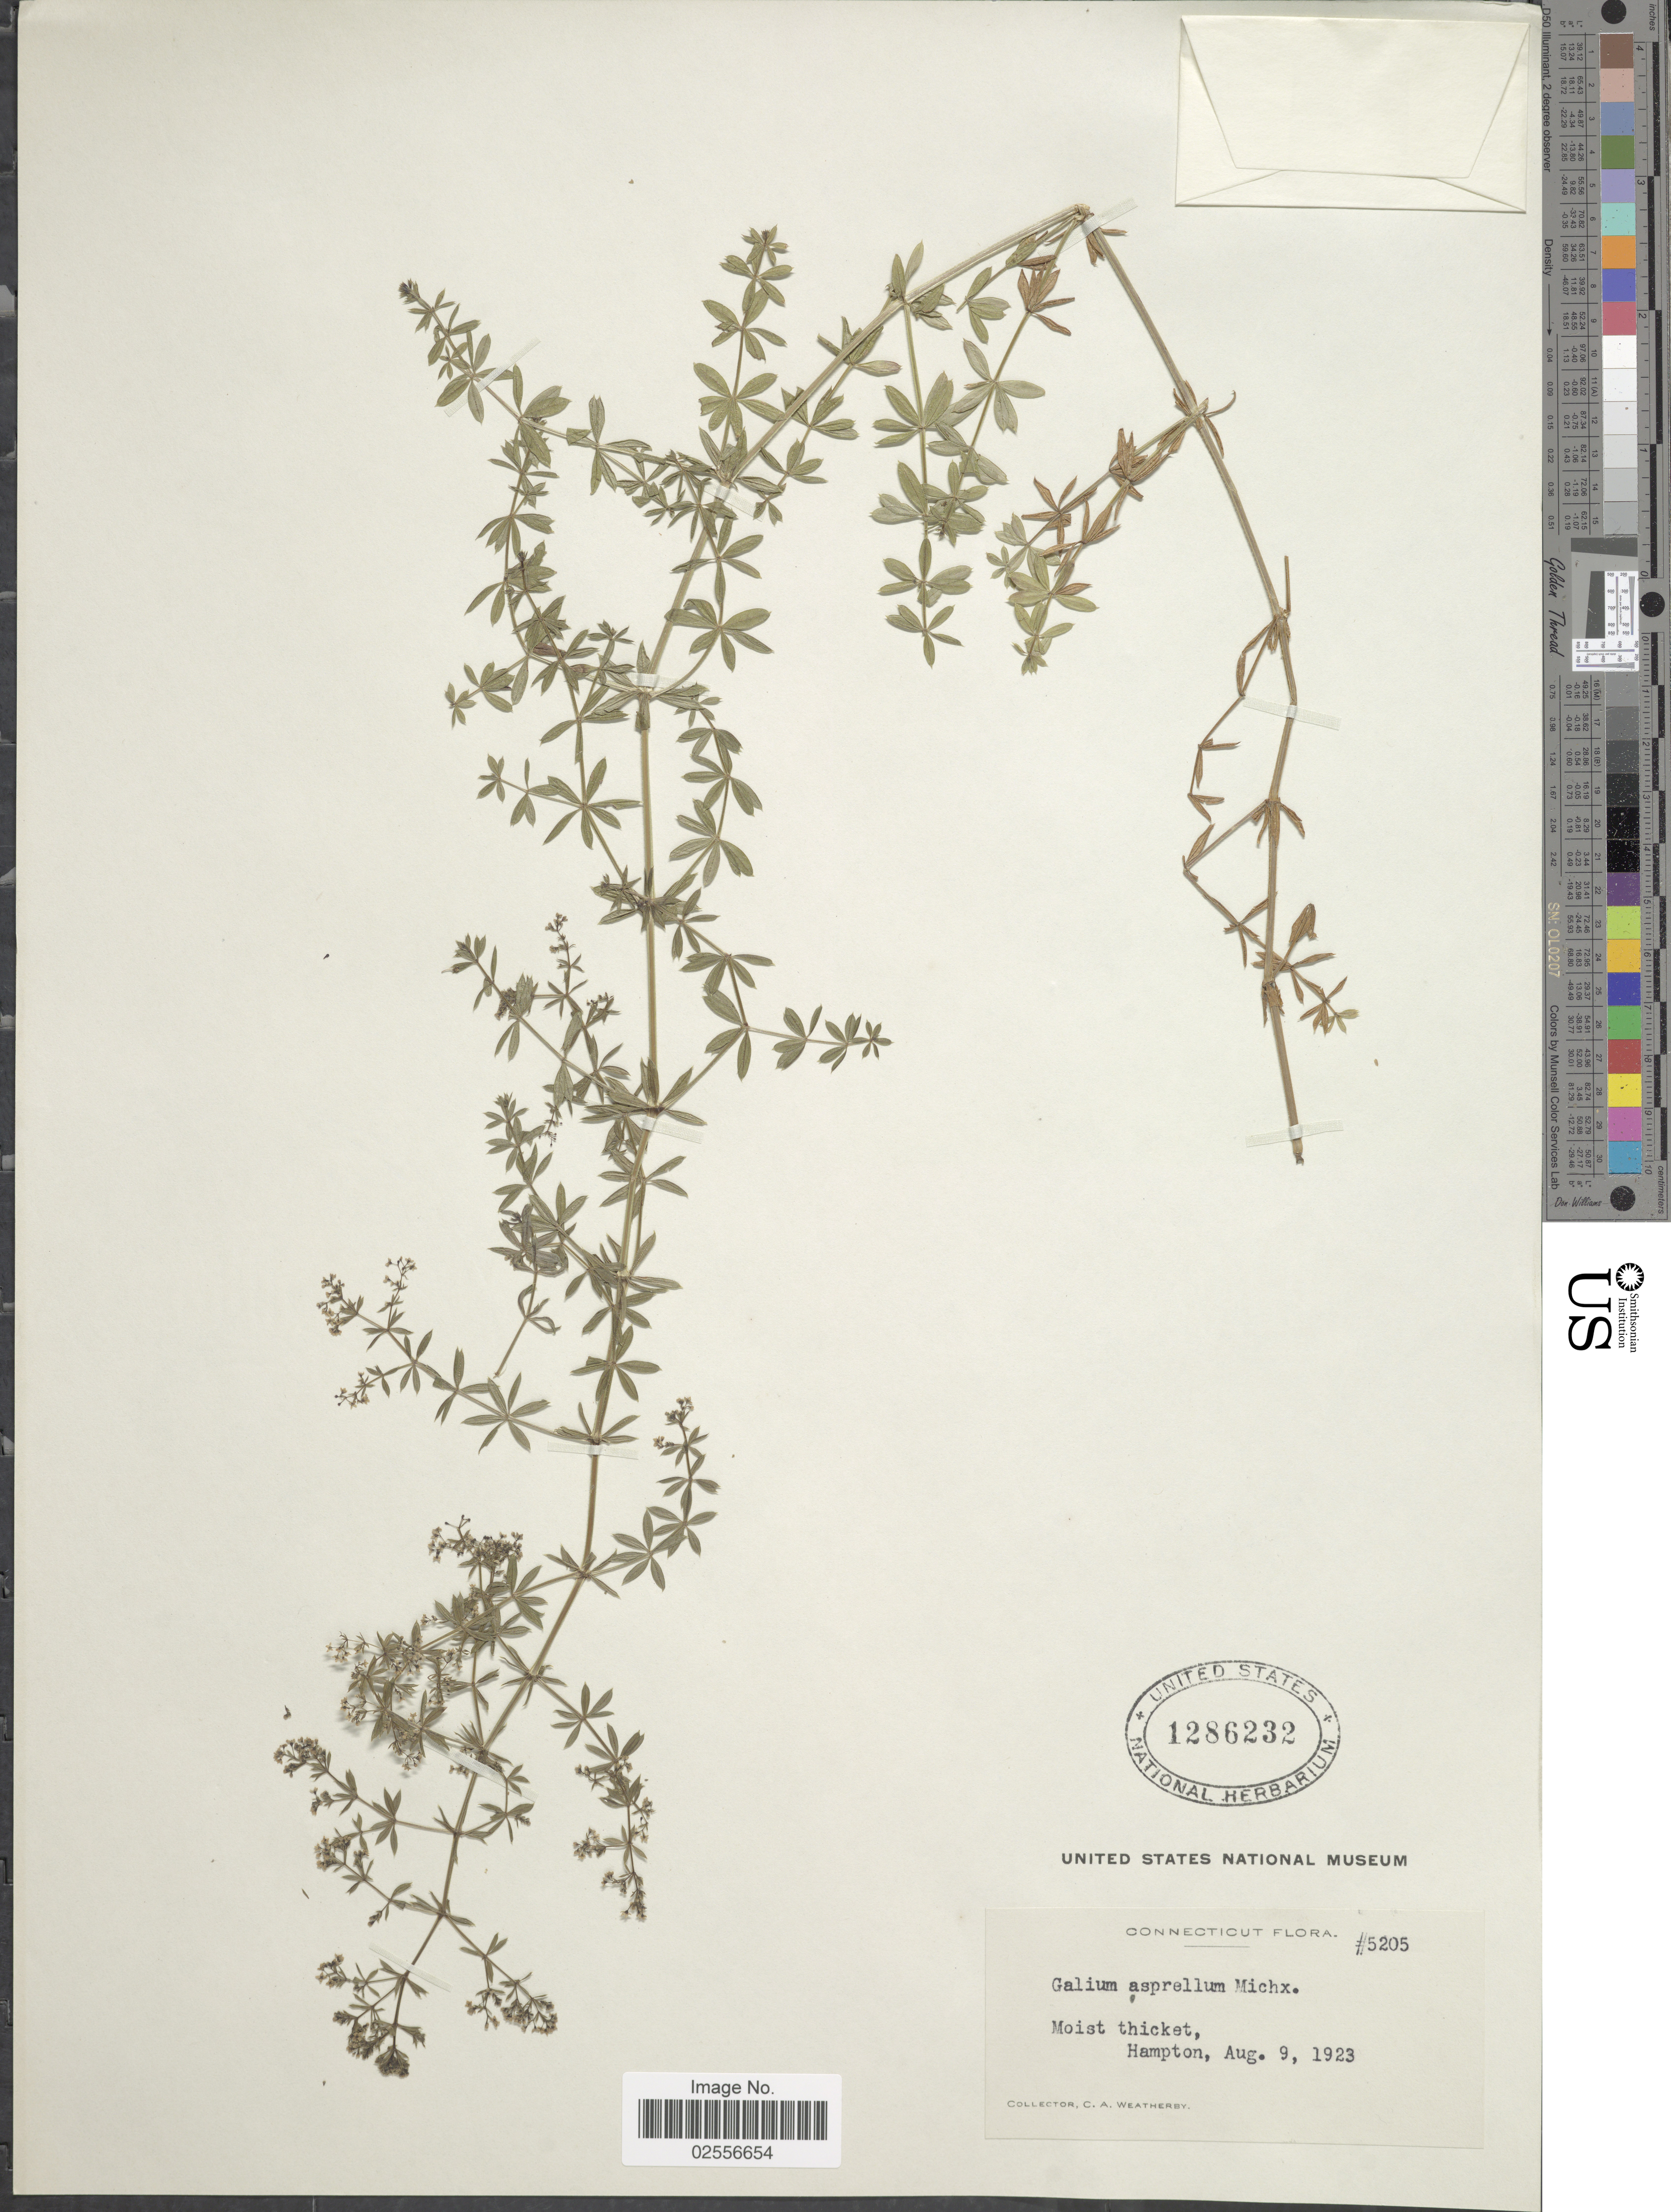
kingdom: Plantae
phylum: Tracheophyta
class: Magnoliopsida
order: Gentianales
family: Rubiaceae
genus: Galium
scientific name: Galium asprellum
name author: Michx.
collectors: C. A. Weatherby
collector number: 5205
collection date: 1923-08-09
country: United States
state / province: Connecticut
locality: Moist thicket, Hampton.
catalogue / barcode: US 1286232